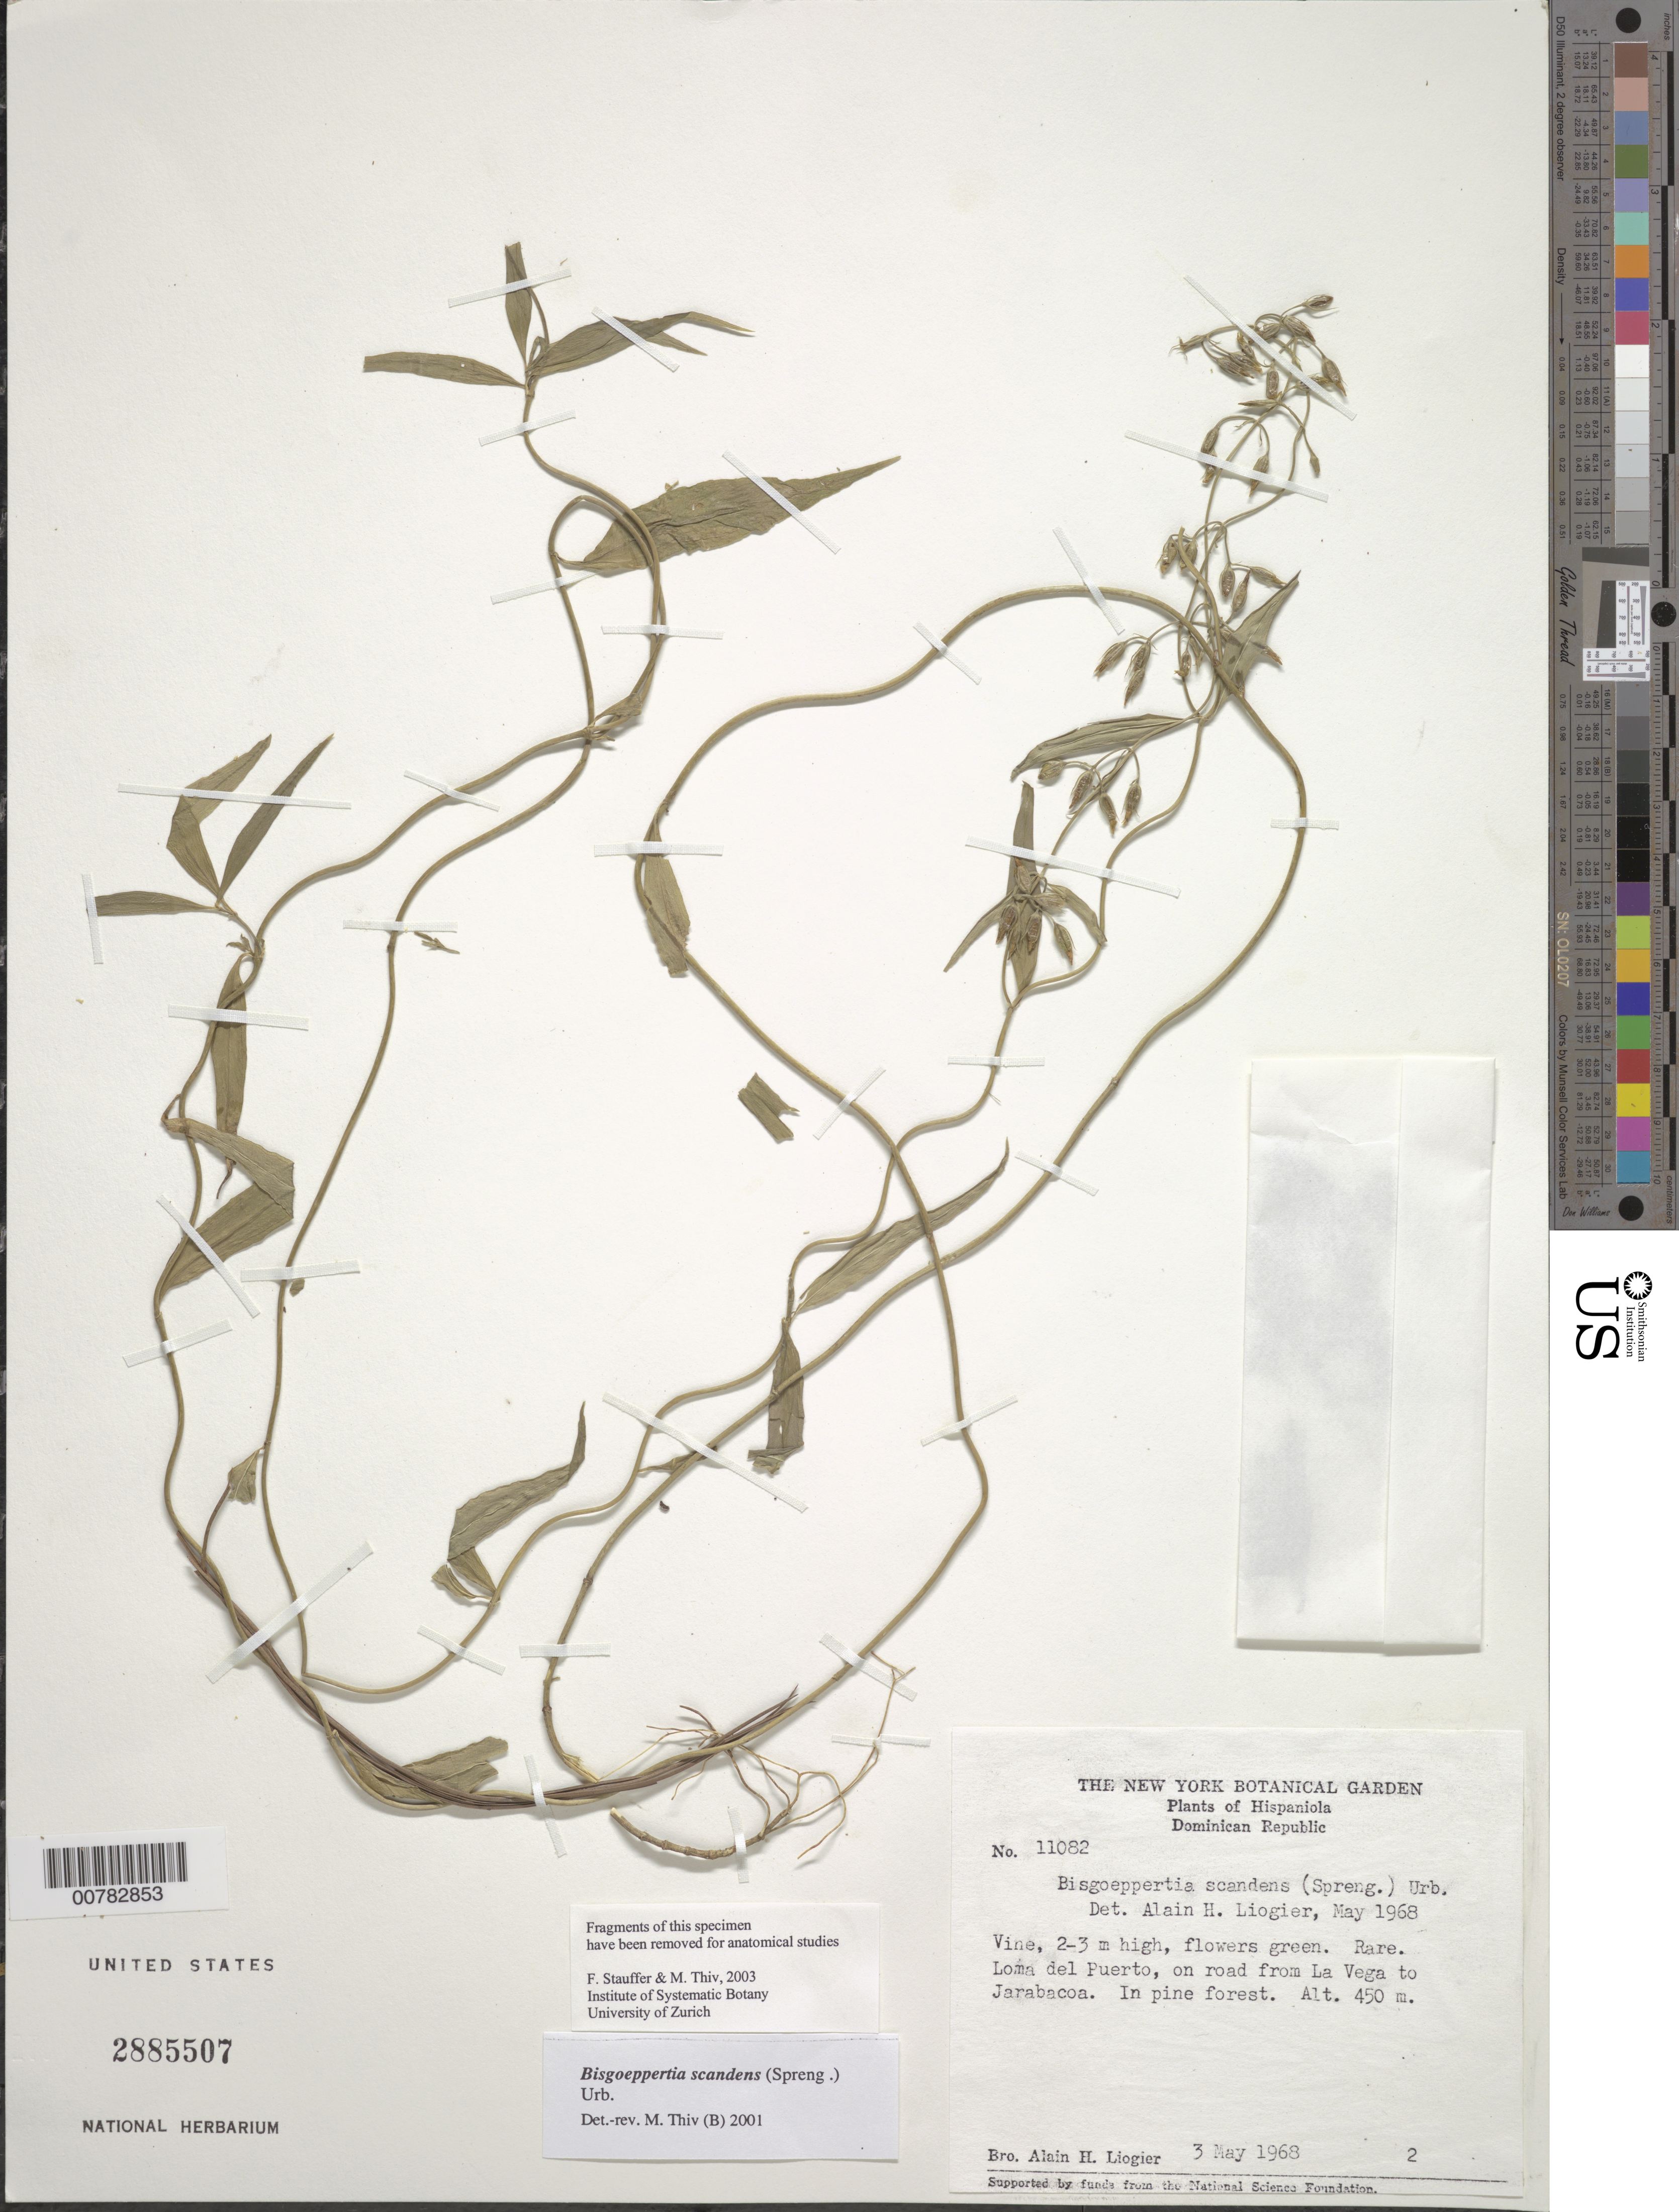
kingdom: Plantae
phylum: Tracheophyta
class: Magnoliopsida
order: Gentianales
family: Gentianaceae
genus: Bisgoeppertia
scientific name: Bisgoeppertia scandens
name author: (Spreng.) Urb.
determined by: Thiv, M.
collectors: A. H. Liogier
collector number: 11082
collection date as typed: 03 May 1968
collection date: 1968-05-03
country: Dominican Republic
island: Hispaniola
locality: Loma del Puerto, on road from La Vega to Jarabacoa.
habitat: In pine forest.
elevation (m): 450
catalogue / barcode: US 2885507